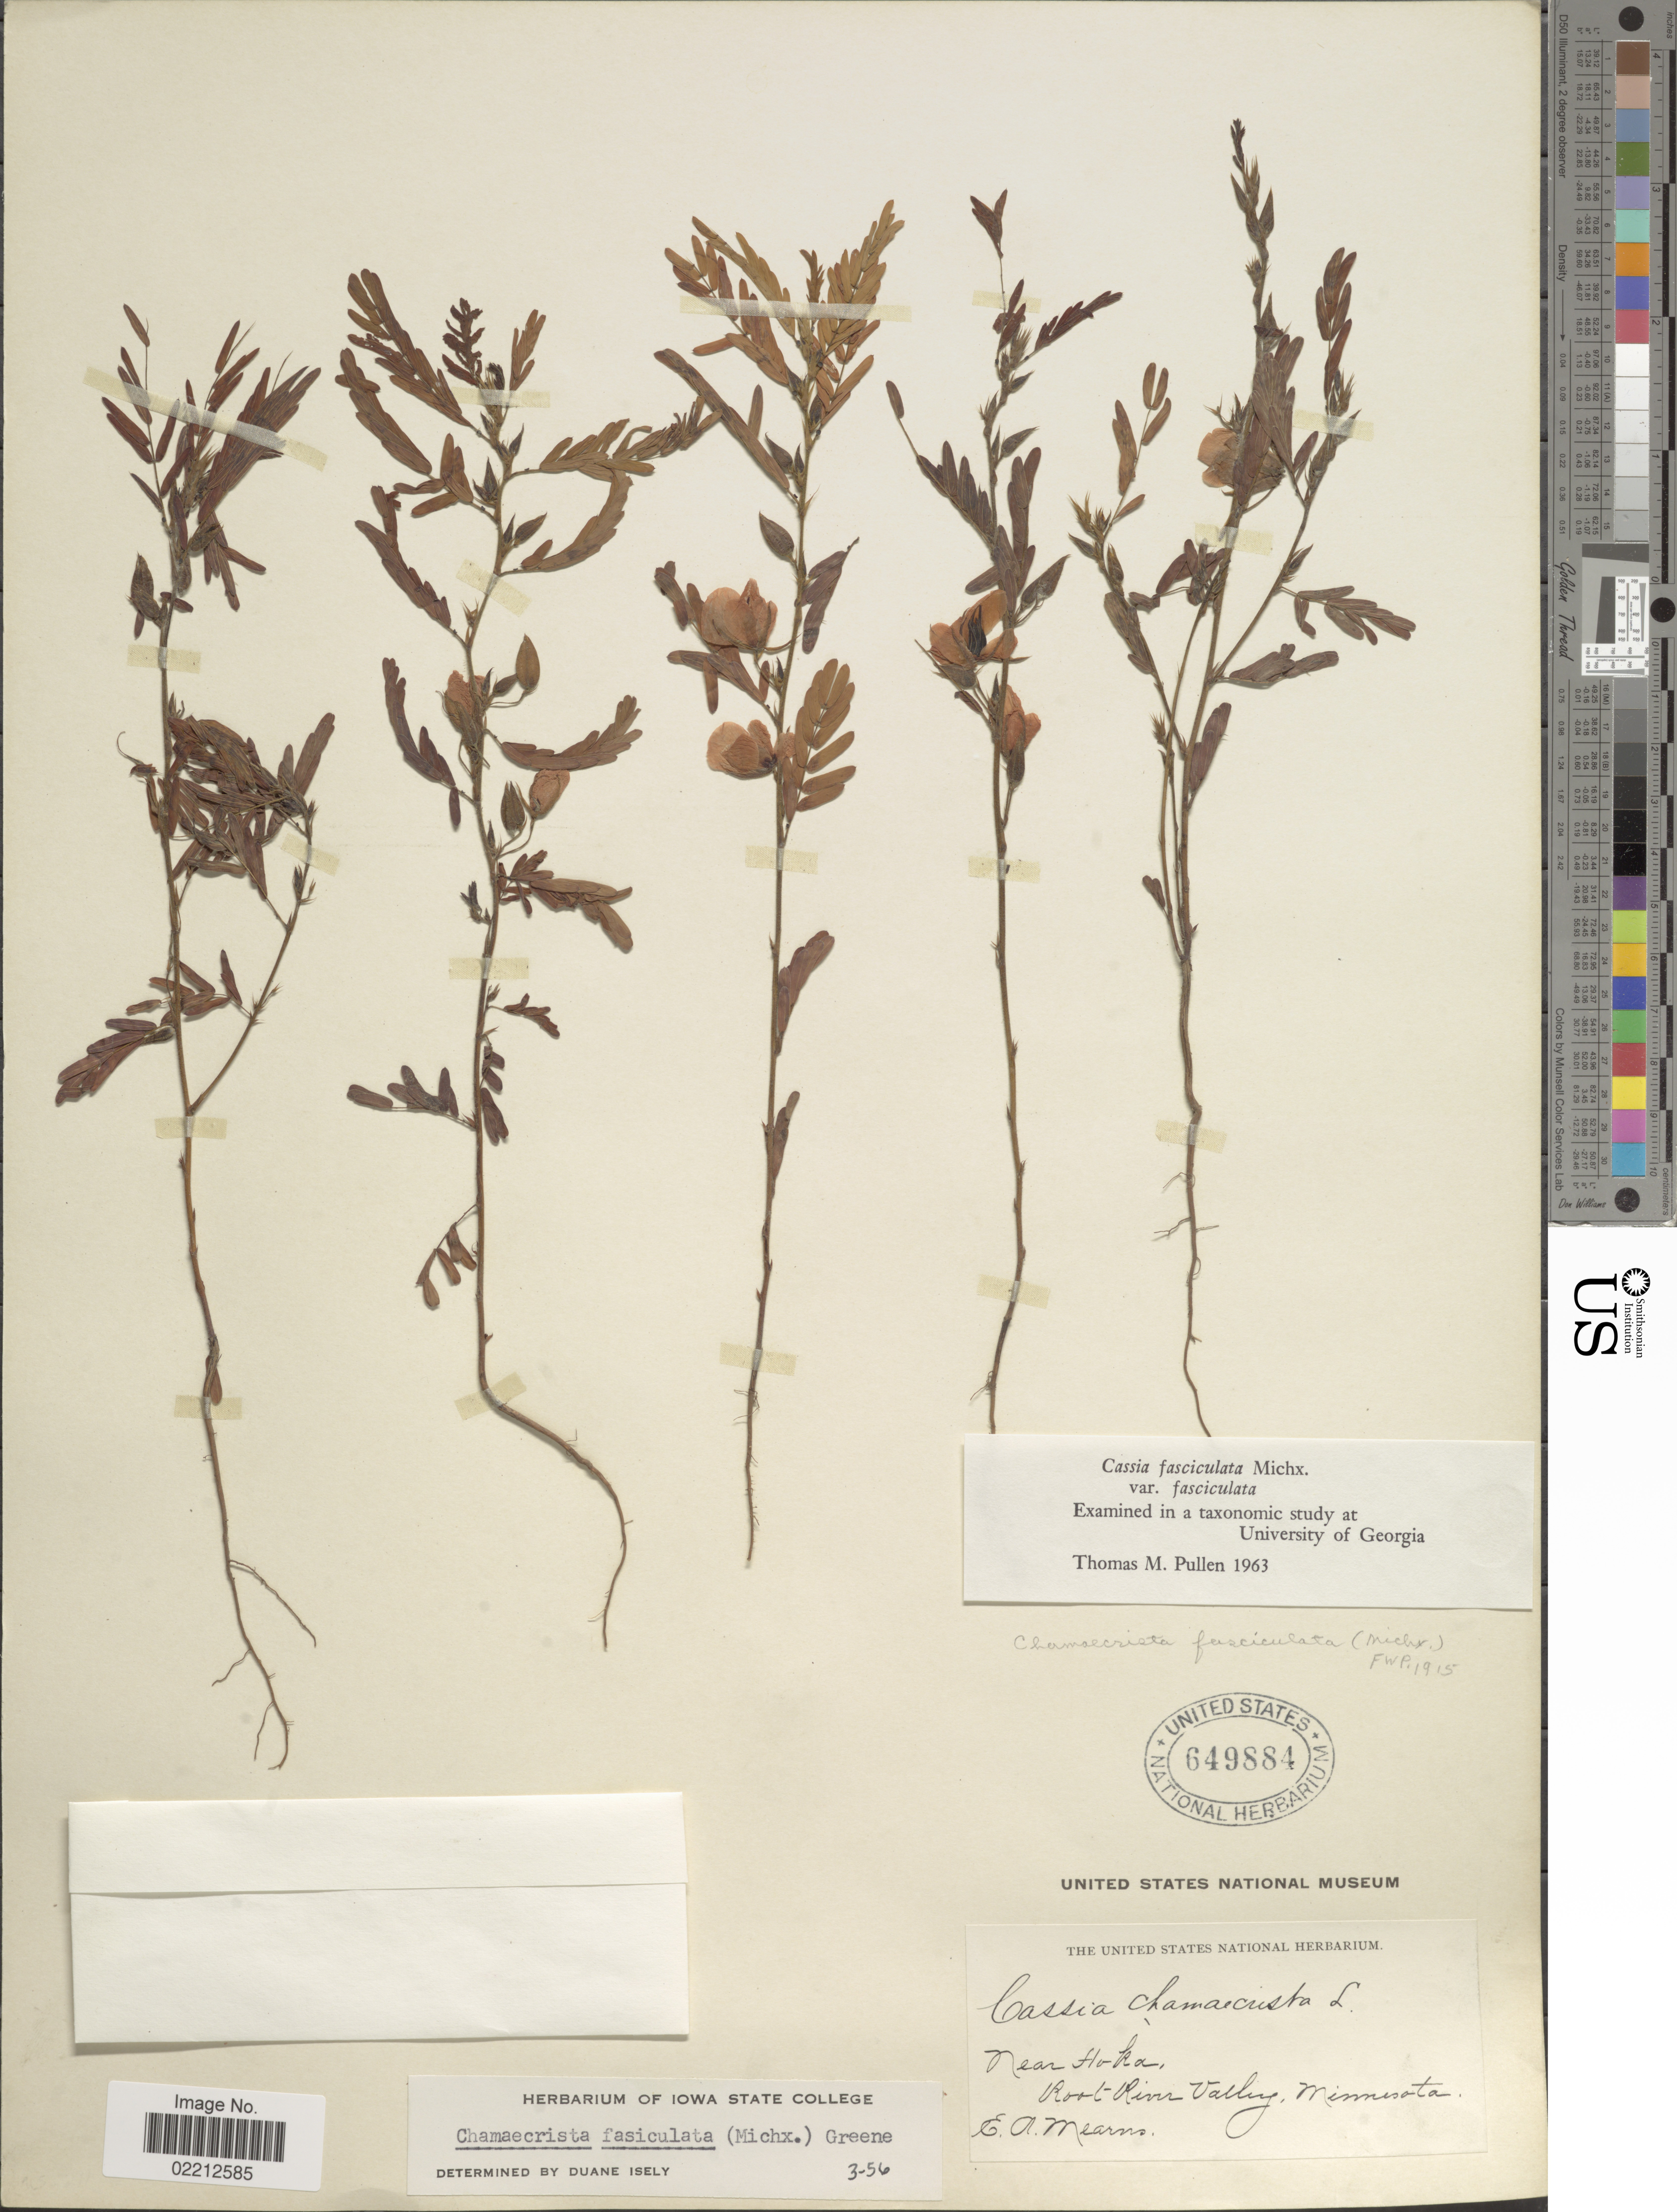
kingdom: Plantae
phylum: Tracheophyta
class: Magnoliopsida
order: Fabales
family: Fabaceae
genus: Chamaecrista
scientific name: Chamaecrista fasciculata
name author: (Michx.) Greene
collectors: E. A. Mearns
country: United States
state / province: Minnesota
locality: Near Hoka, Roat River Valley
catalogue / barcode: US 649884